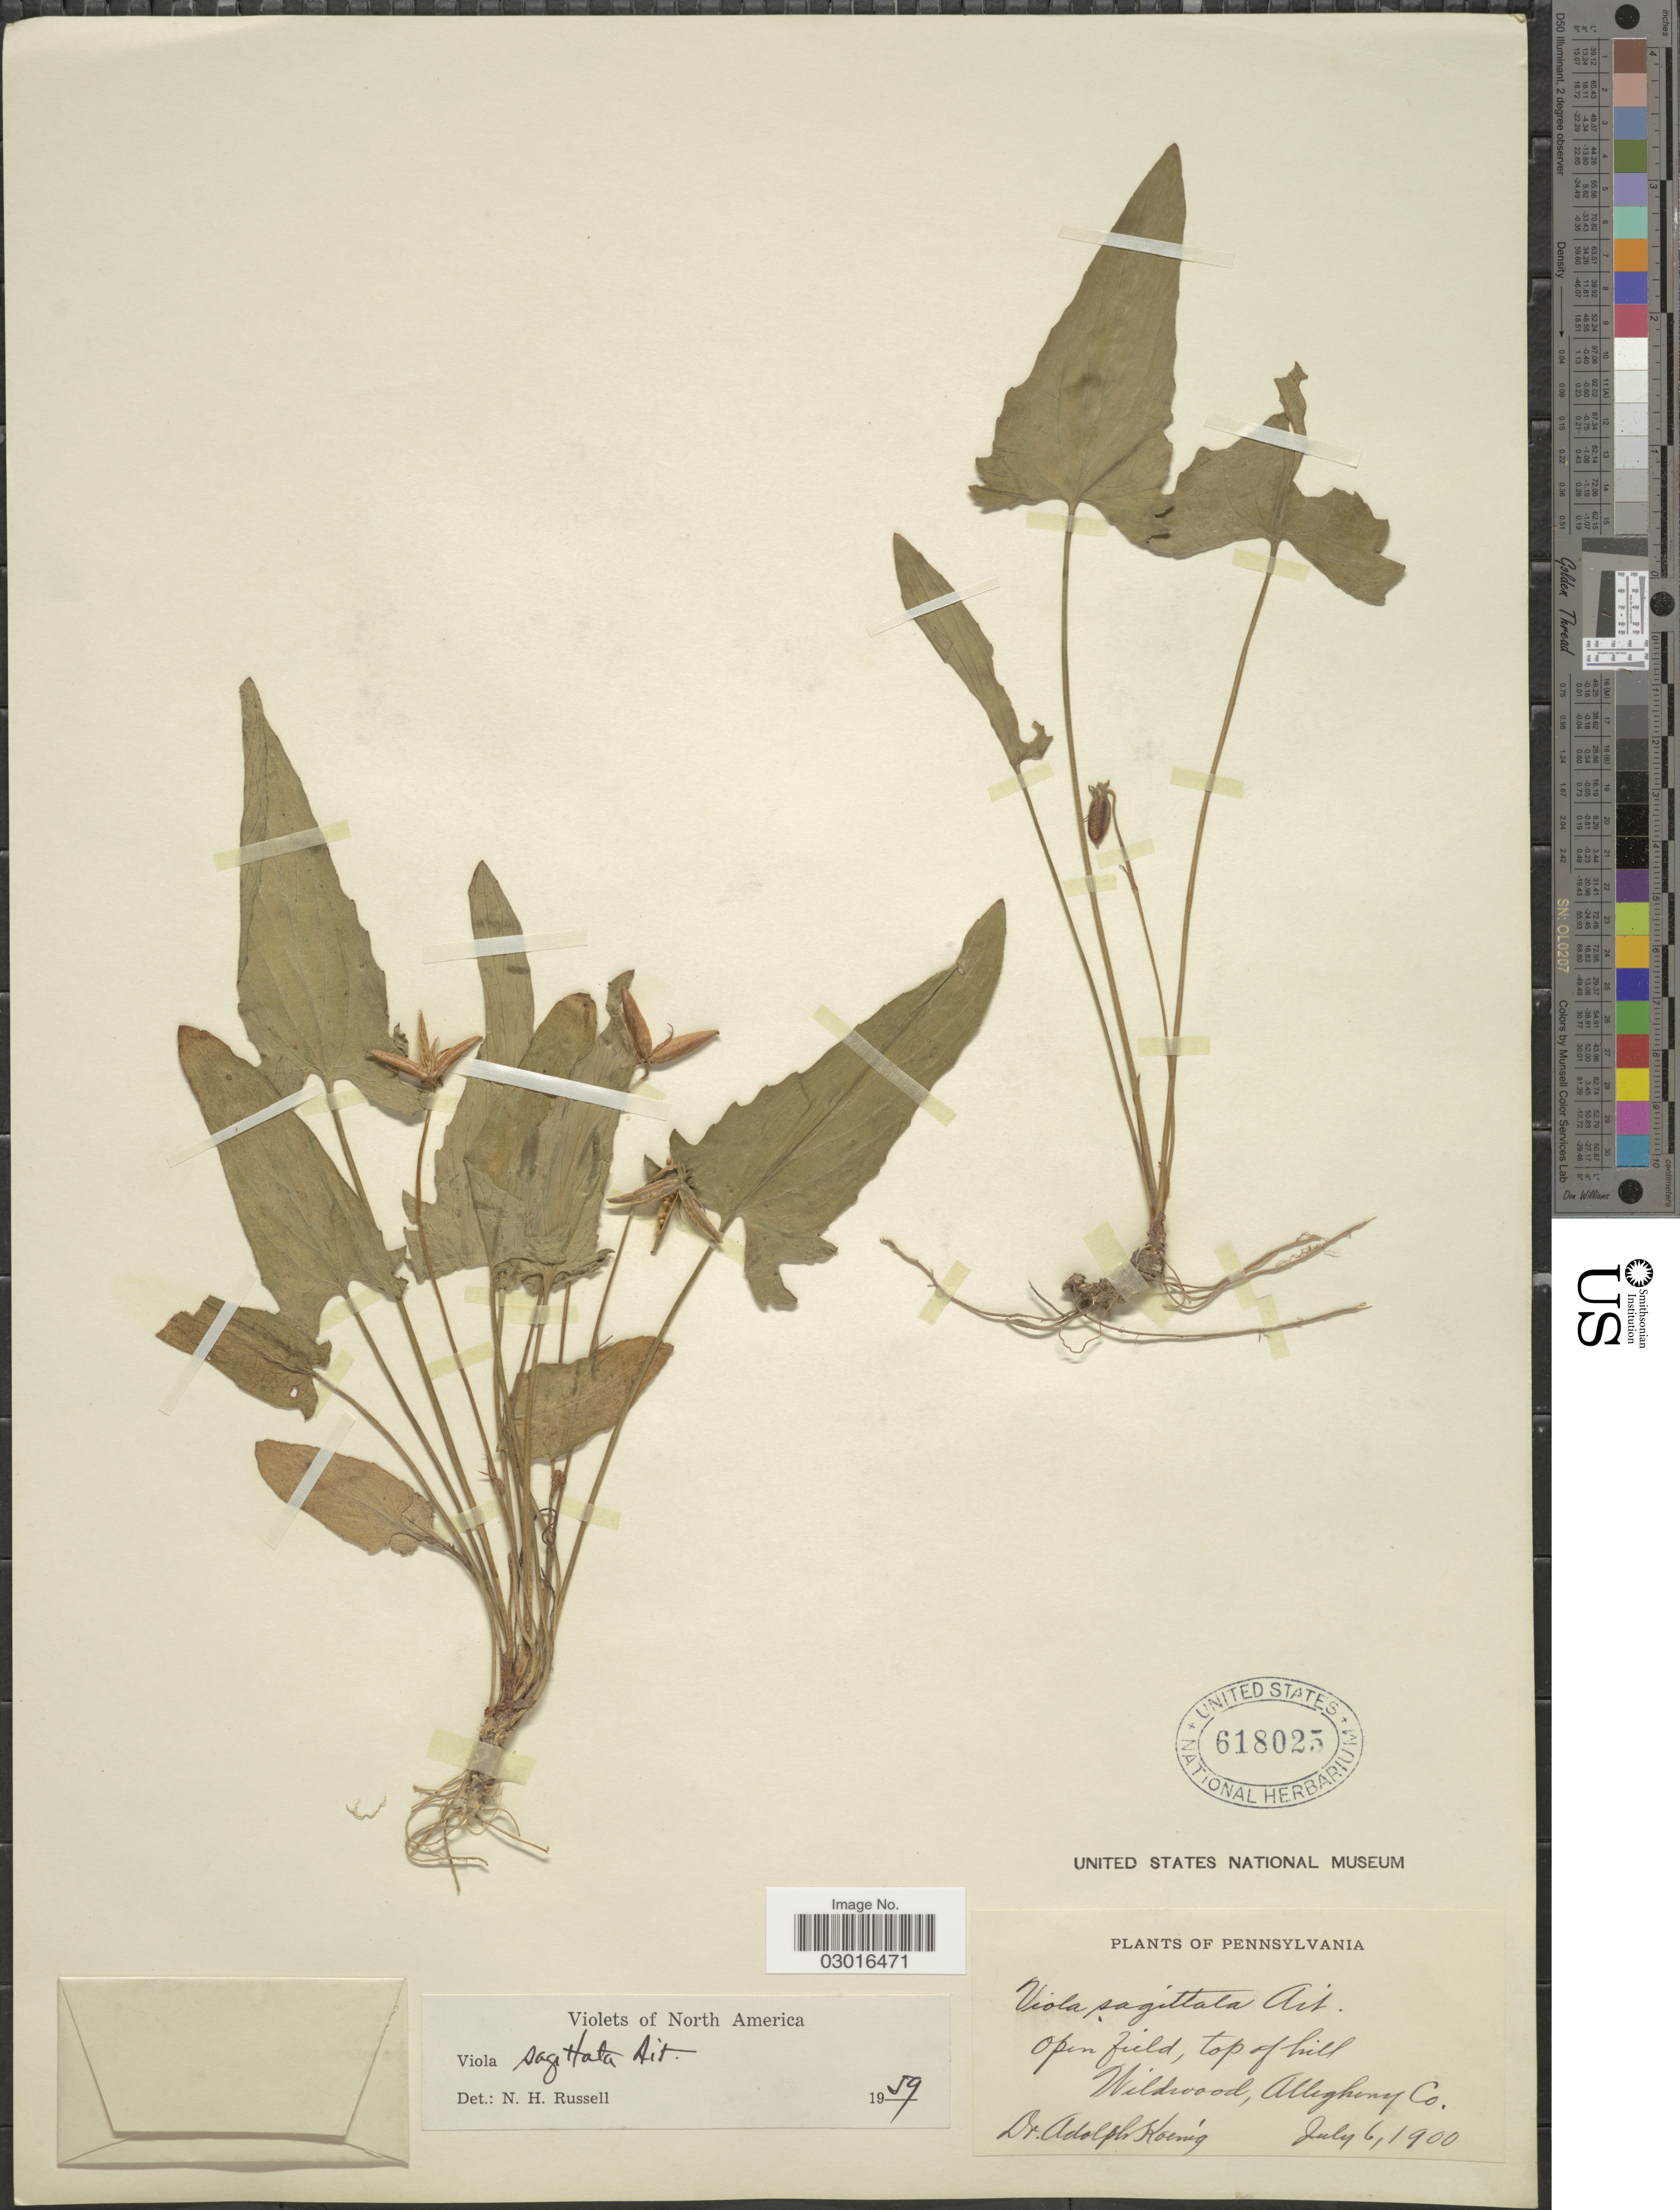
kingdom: Plantae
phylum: Tracheophyta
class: Magnoliopsida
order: Malpighiales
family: Violaceae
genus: Viola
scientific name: Viola sagittata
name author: Aiton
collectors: A. Koenig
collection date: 1900-07-06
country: United States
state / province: Pennsylvania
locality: Wildwood, Allegheny Co.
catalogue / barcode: US 618025